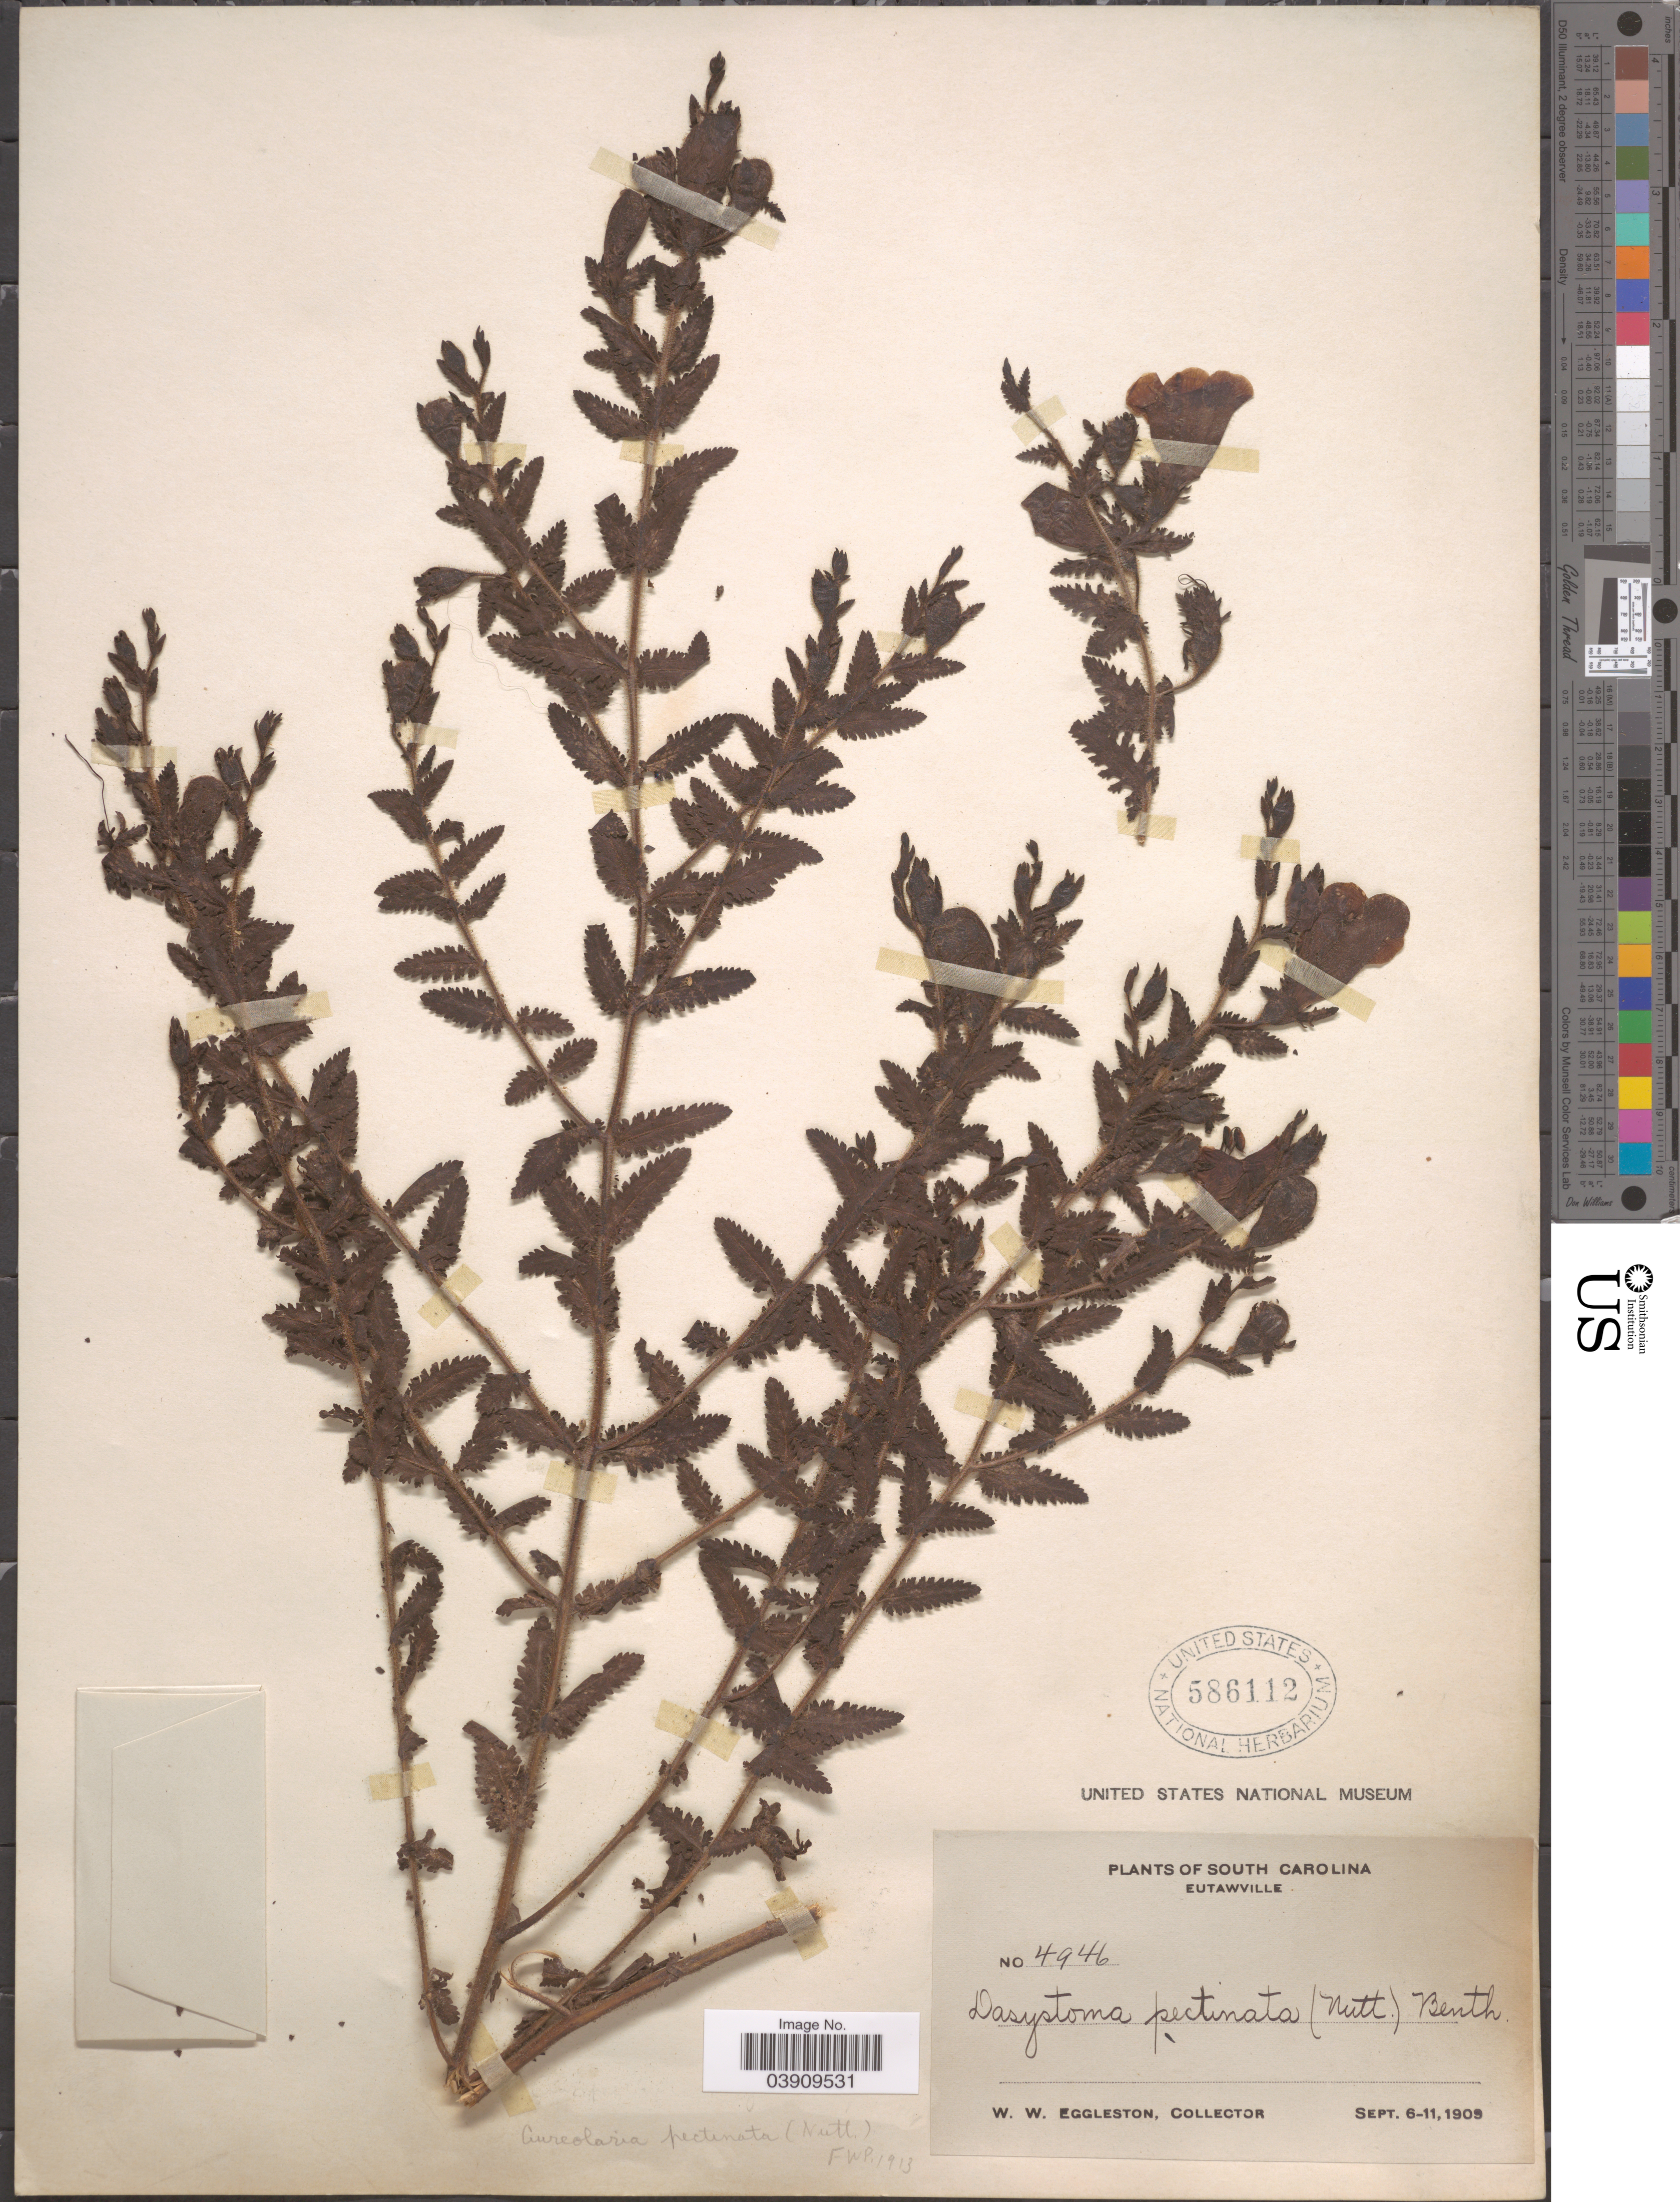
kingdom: Plantae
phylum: Tracheophyta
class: Magnoliopsida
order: Lamiales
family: Orobanchaceae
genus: Aureolaria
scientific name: Aureolaria pectinata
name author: (Nutt.) Pennell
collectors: W. W. Eggleston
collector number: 4946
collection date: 1909-09-06/1909-09-11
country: United States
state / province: South Carolina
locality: Eutawville.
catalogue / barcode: US 586112